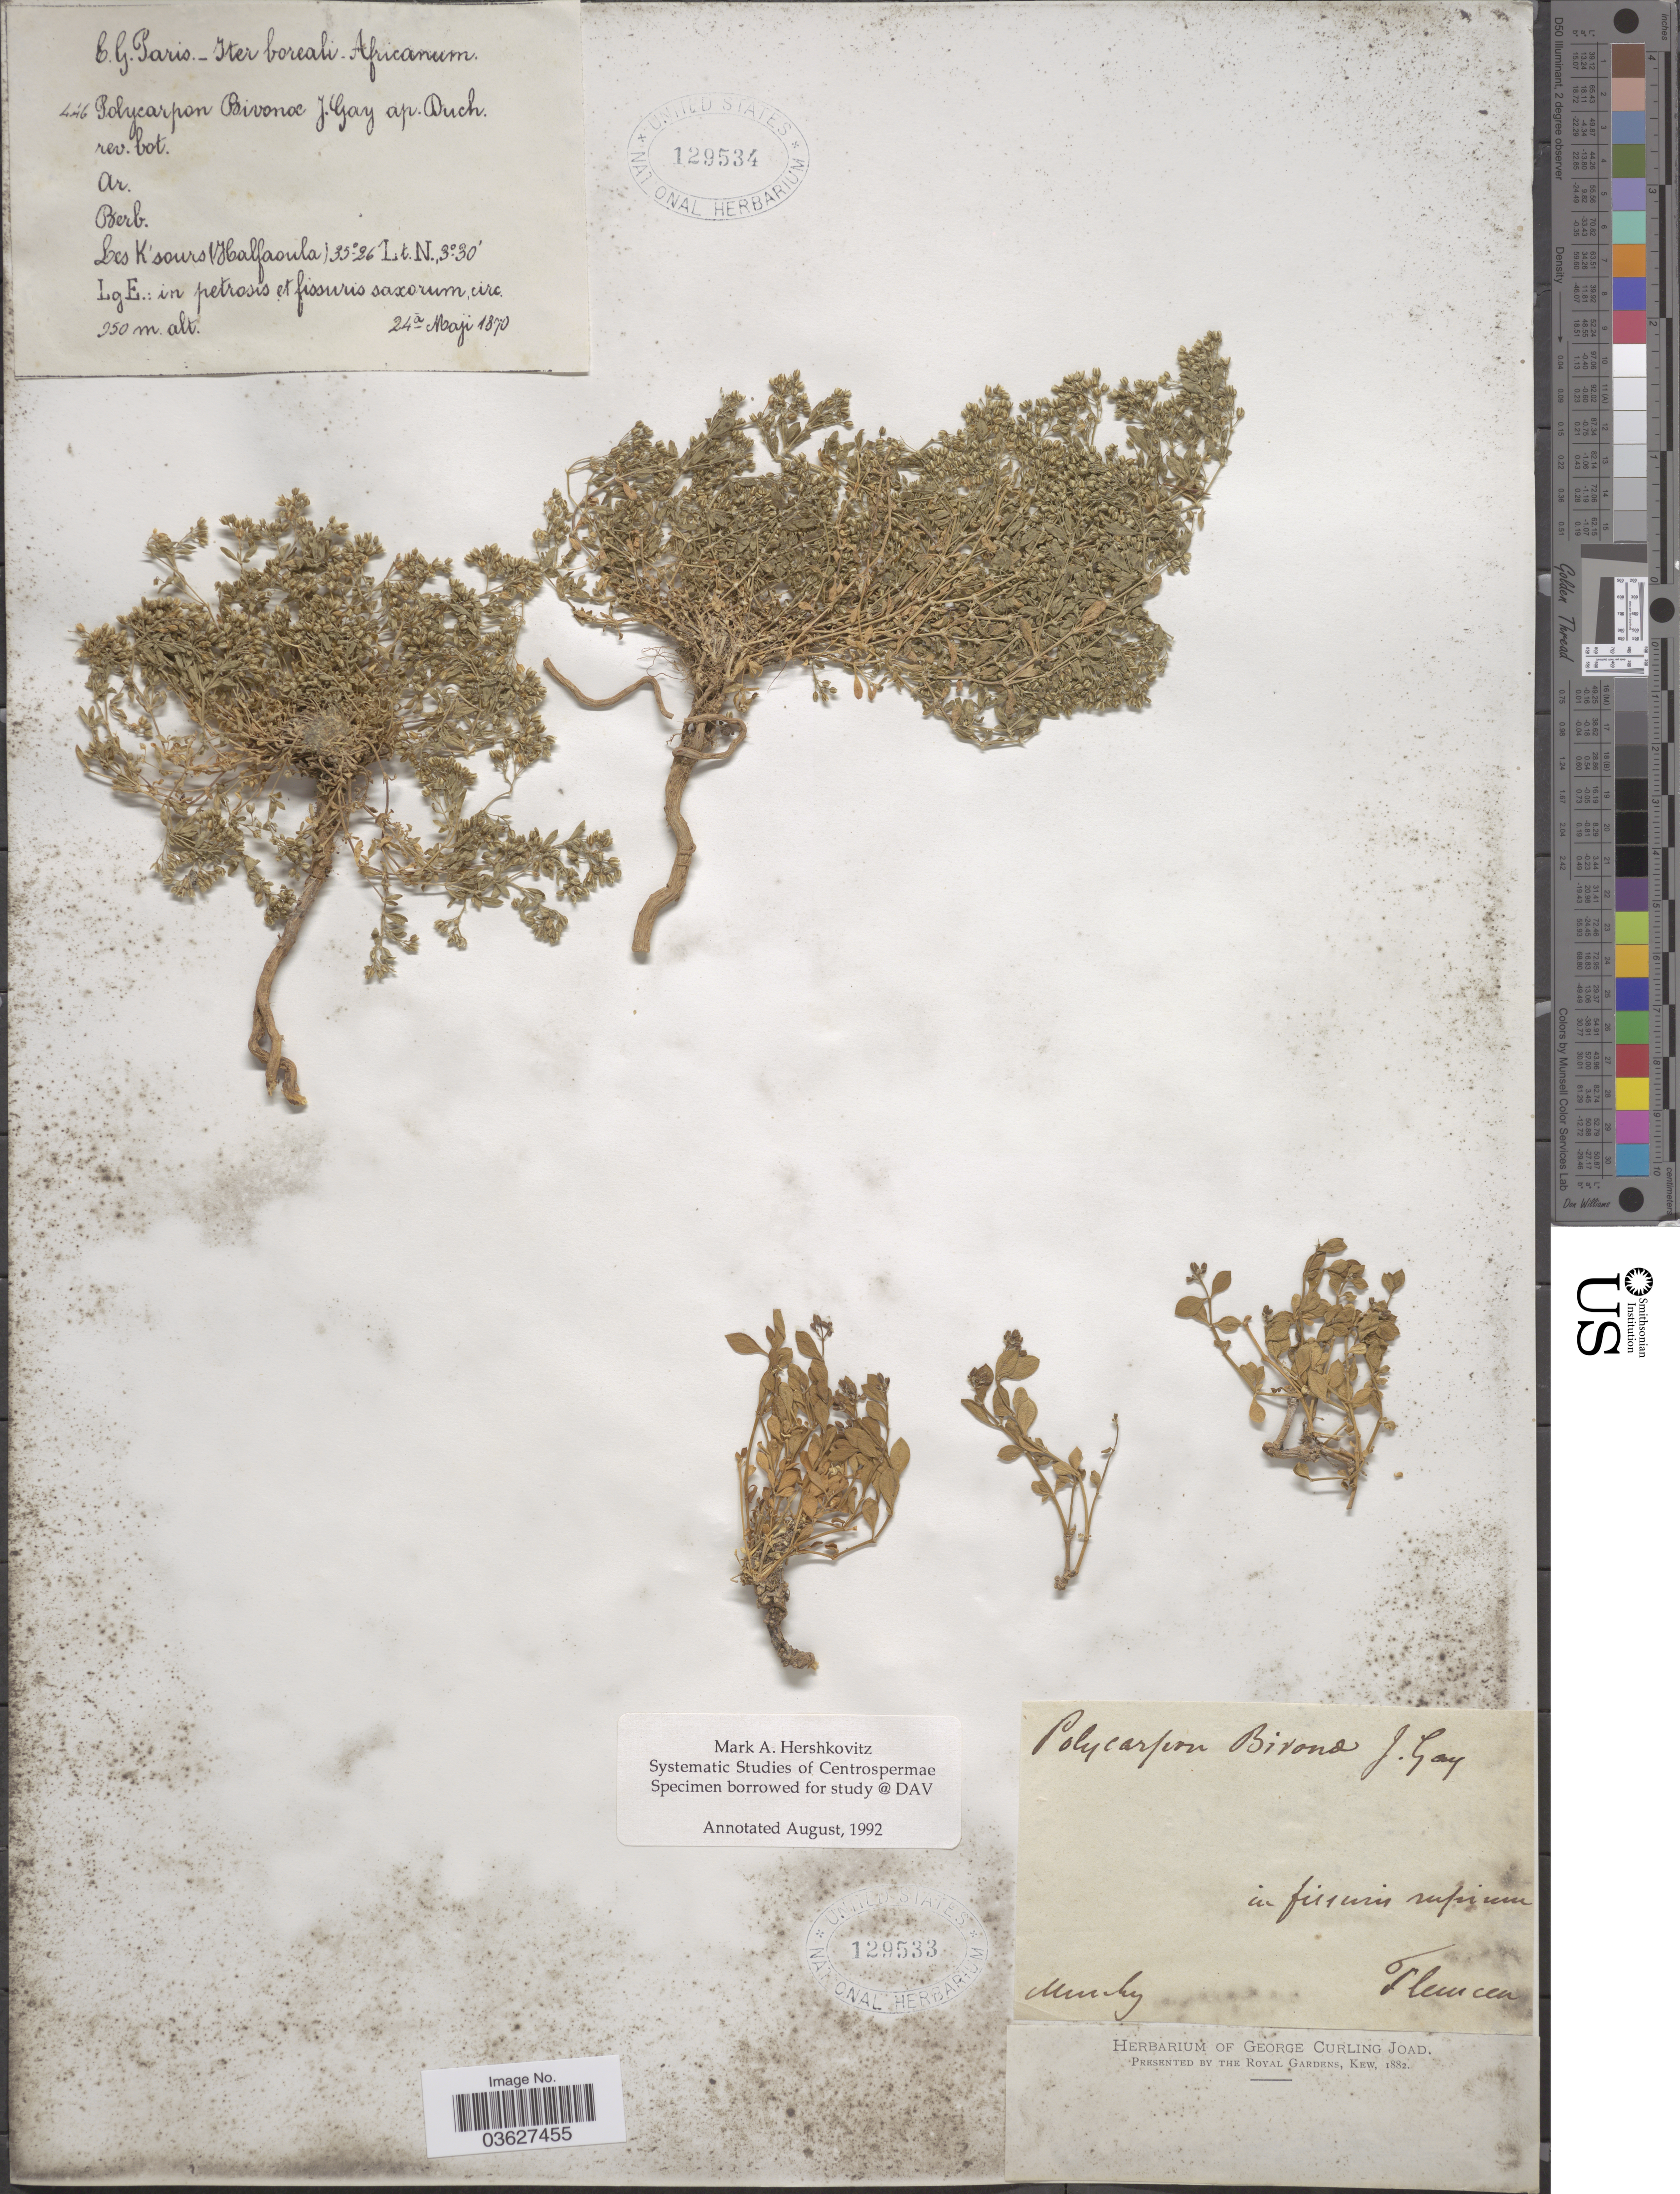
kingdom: Plantae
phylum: Tracheophyta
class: Magnoliopsida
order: Caryophyllales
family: Caryophyllaceae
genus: Polycarpon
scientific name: Polycarpon bivonae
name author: J. Gay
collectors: Paris, E.G.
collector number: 446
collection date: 1870-05-24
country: Algeria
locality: Iter boreali-Africanum. K'sours (Halfaoula).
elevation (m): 350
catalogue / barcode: US 129534